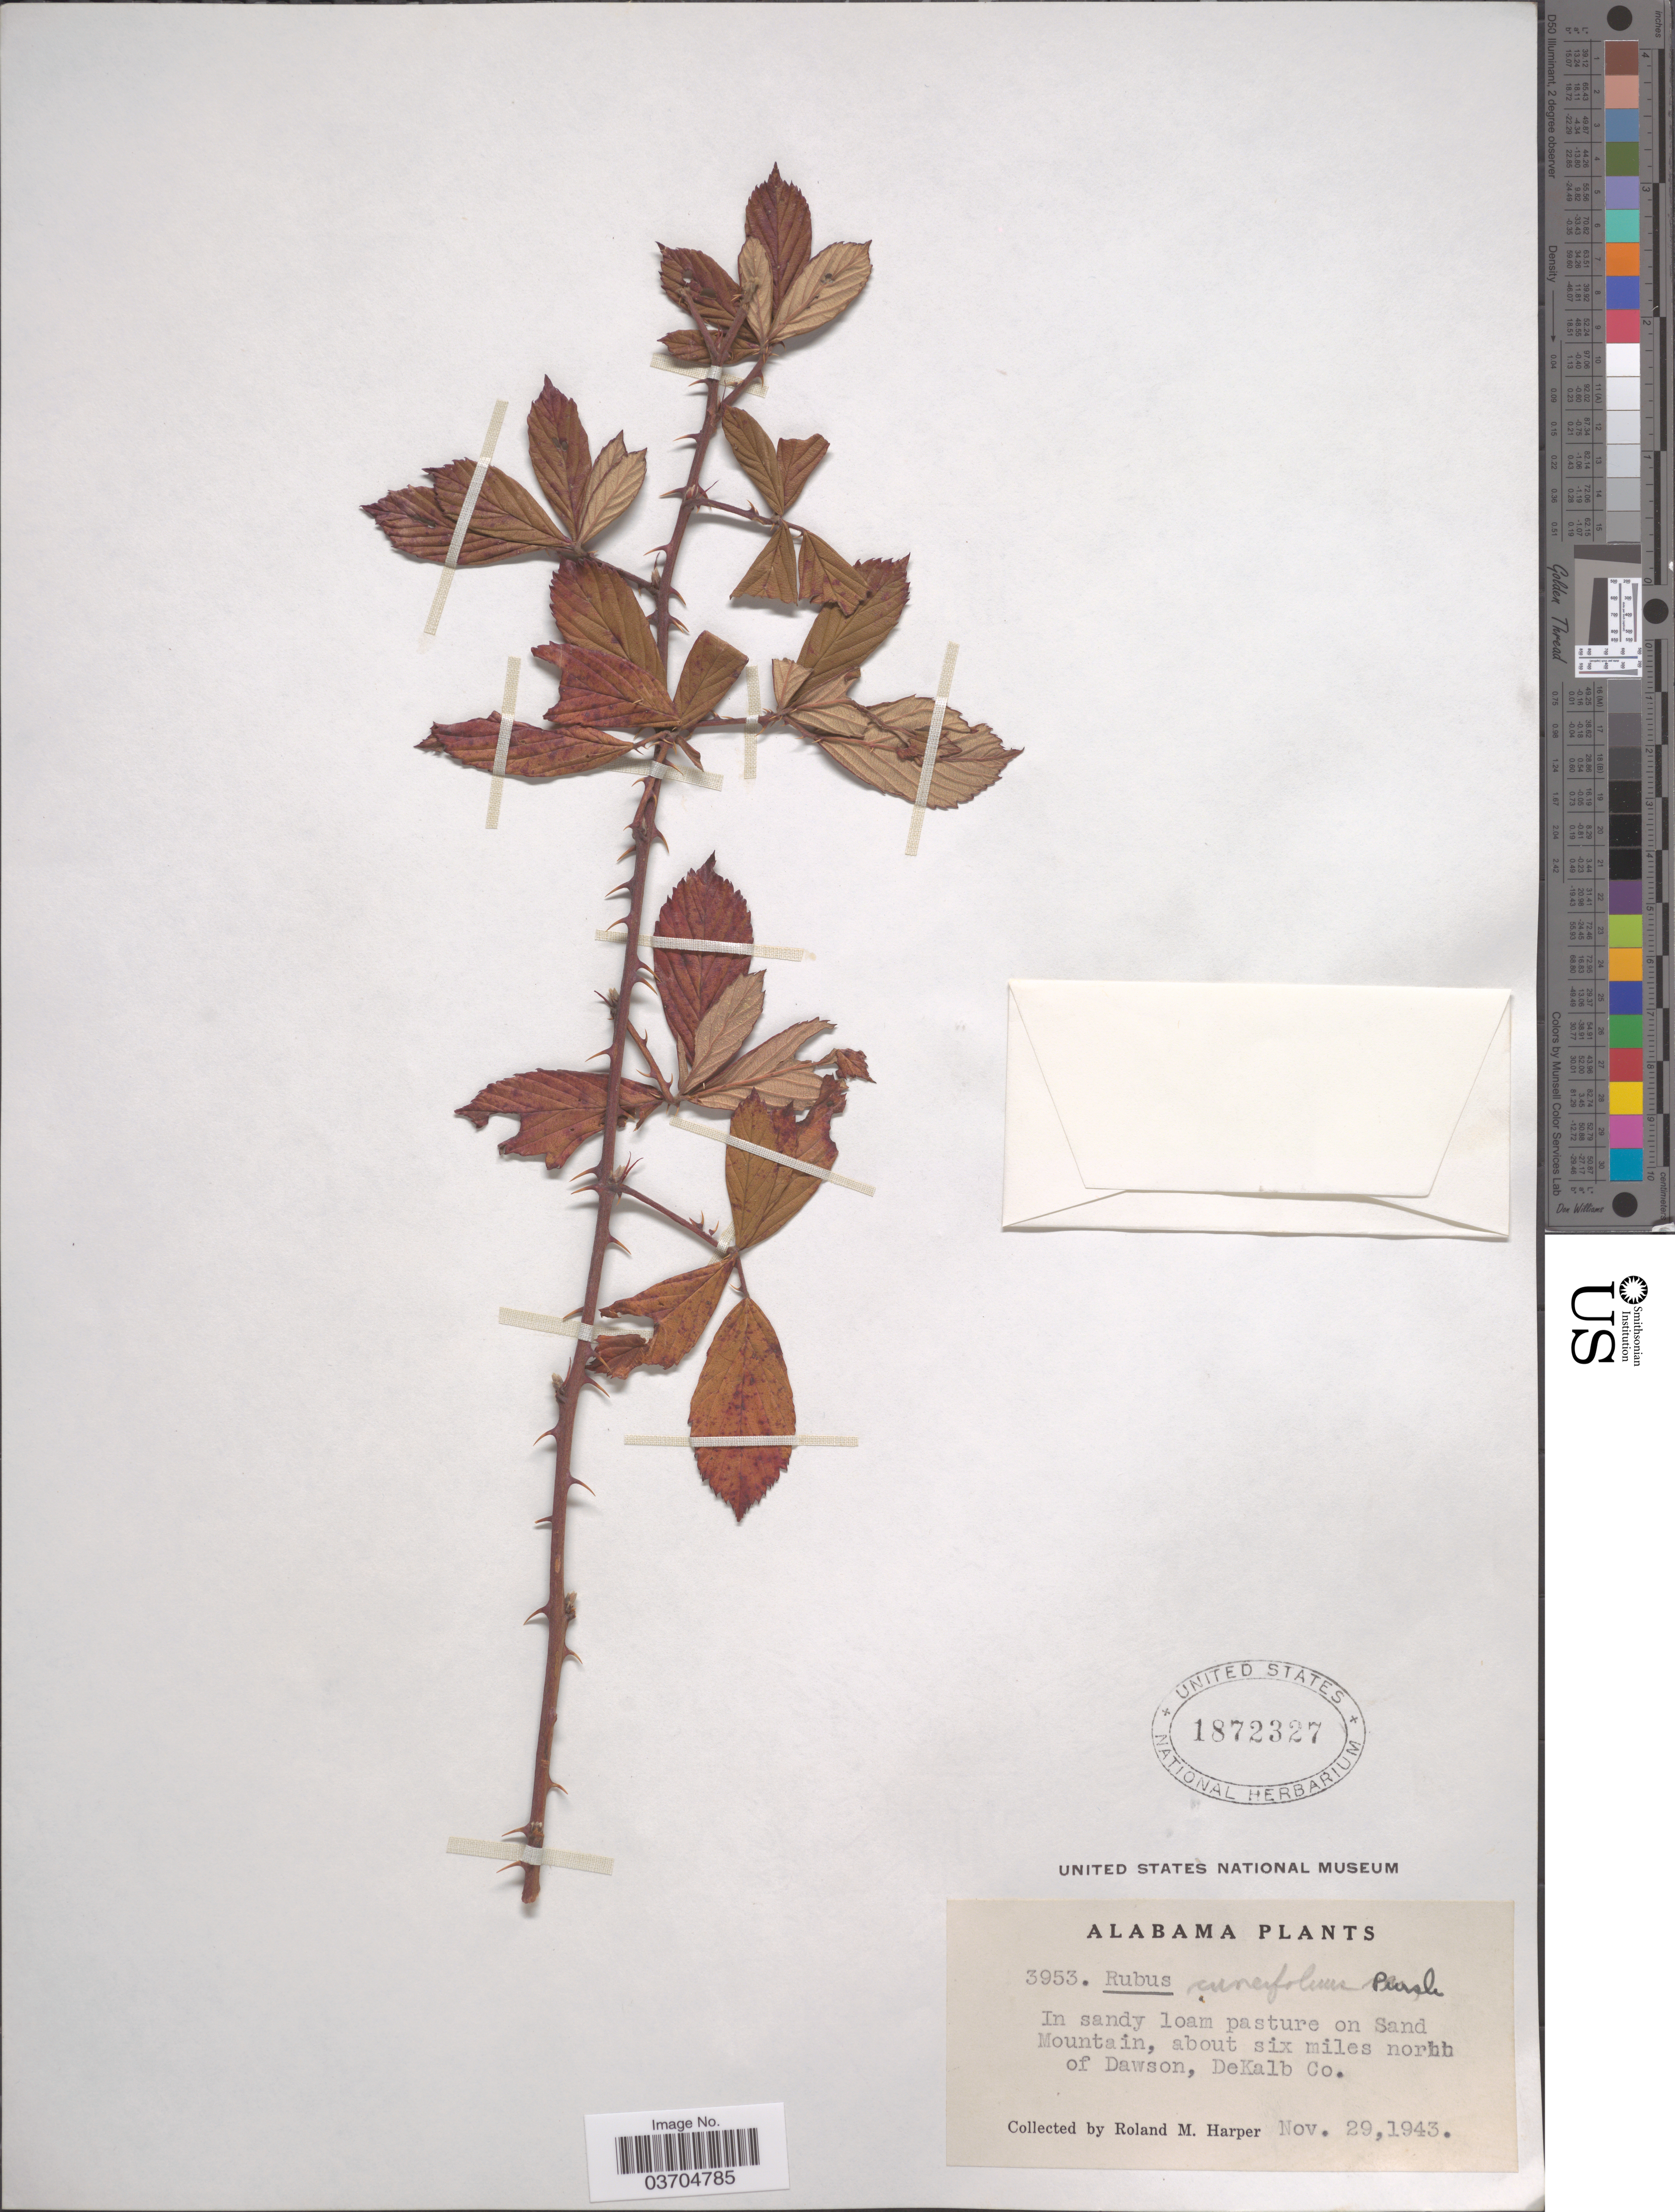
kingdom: Plantae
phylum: Tracheophyta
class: Magnoliopsida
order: Rosales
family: Rosaceae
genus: Rubus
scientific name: Rubus cuneifolius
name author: Pursh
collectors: R. M. Harper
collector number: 3953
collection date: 1943-11-29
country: United States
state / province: Alabama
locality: On Sand Mountain, about six miles north of Dawson, DeKalb Co.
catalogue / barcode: US 1872327